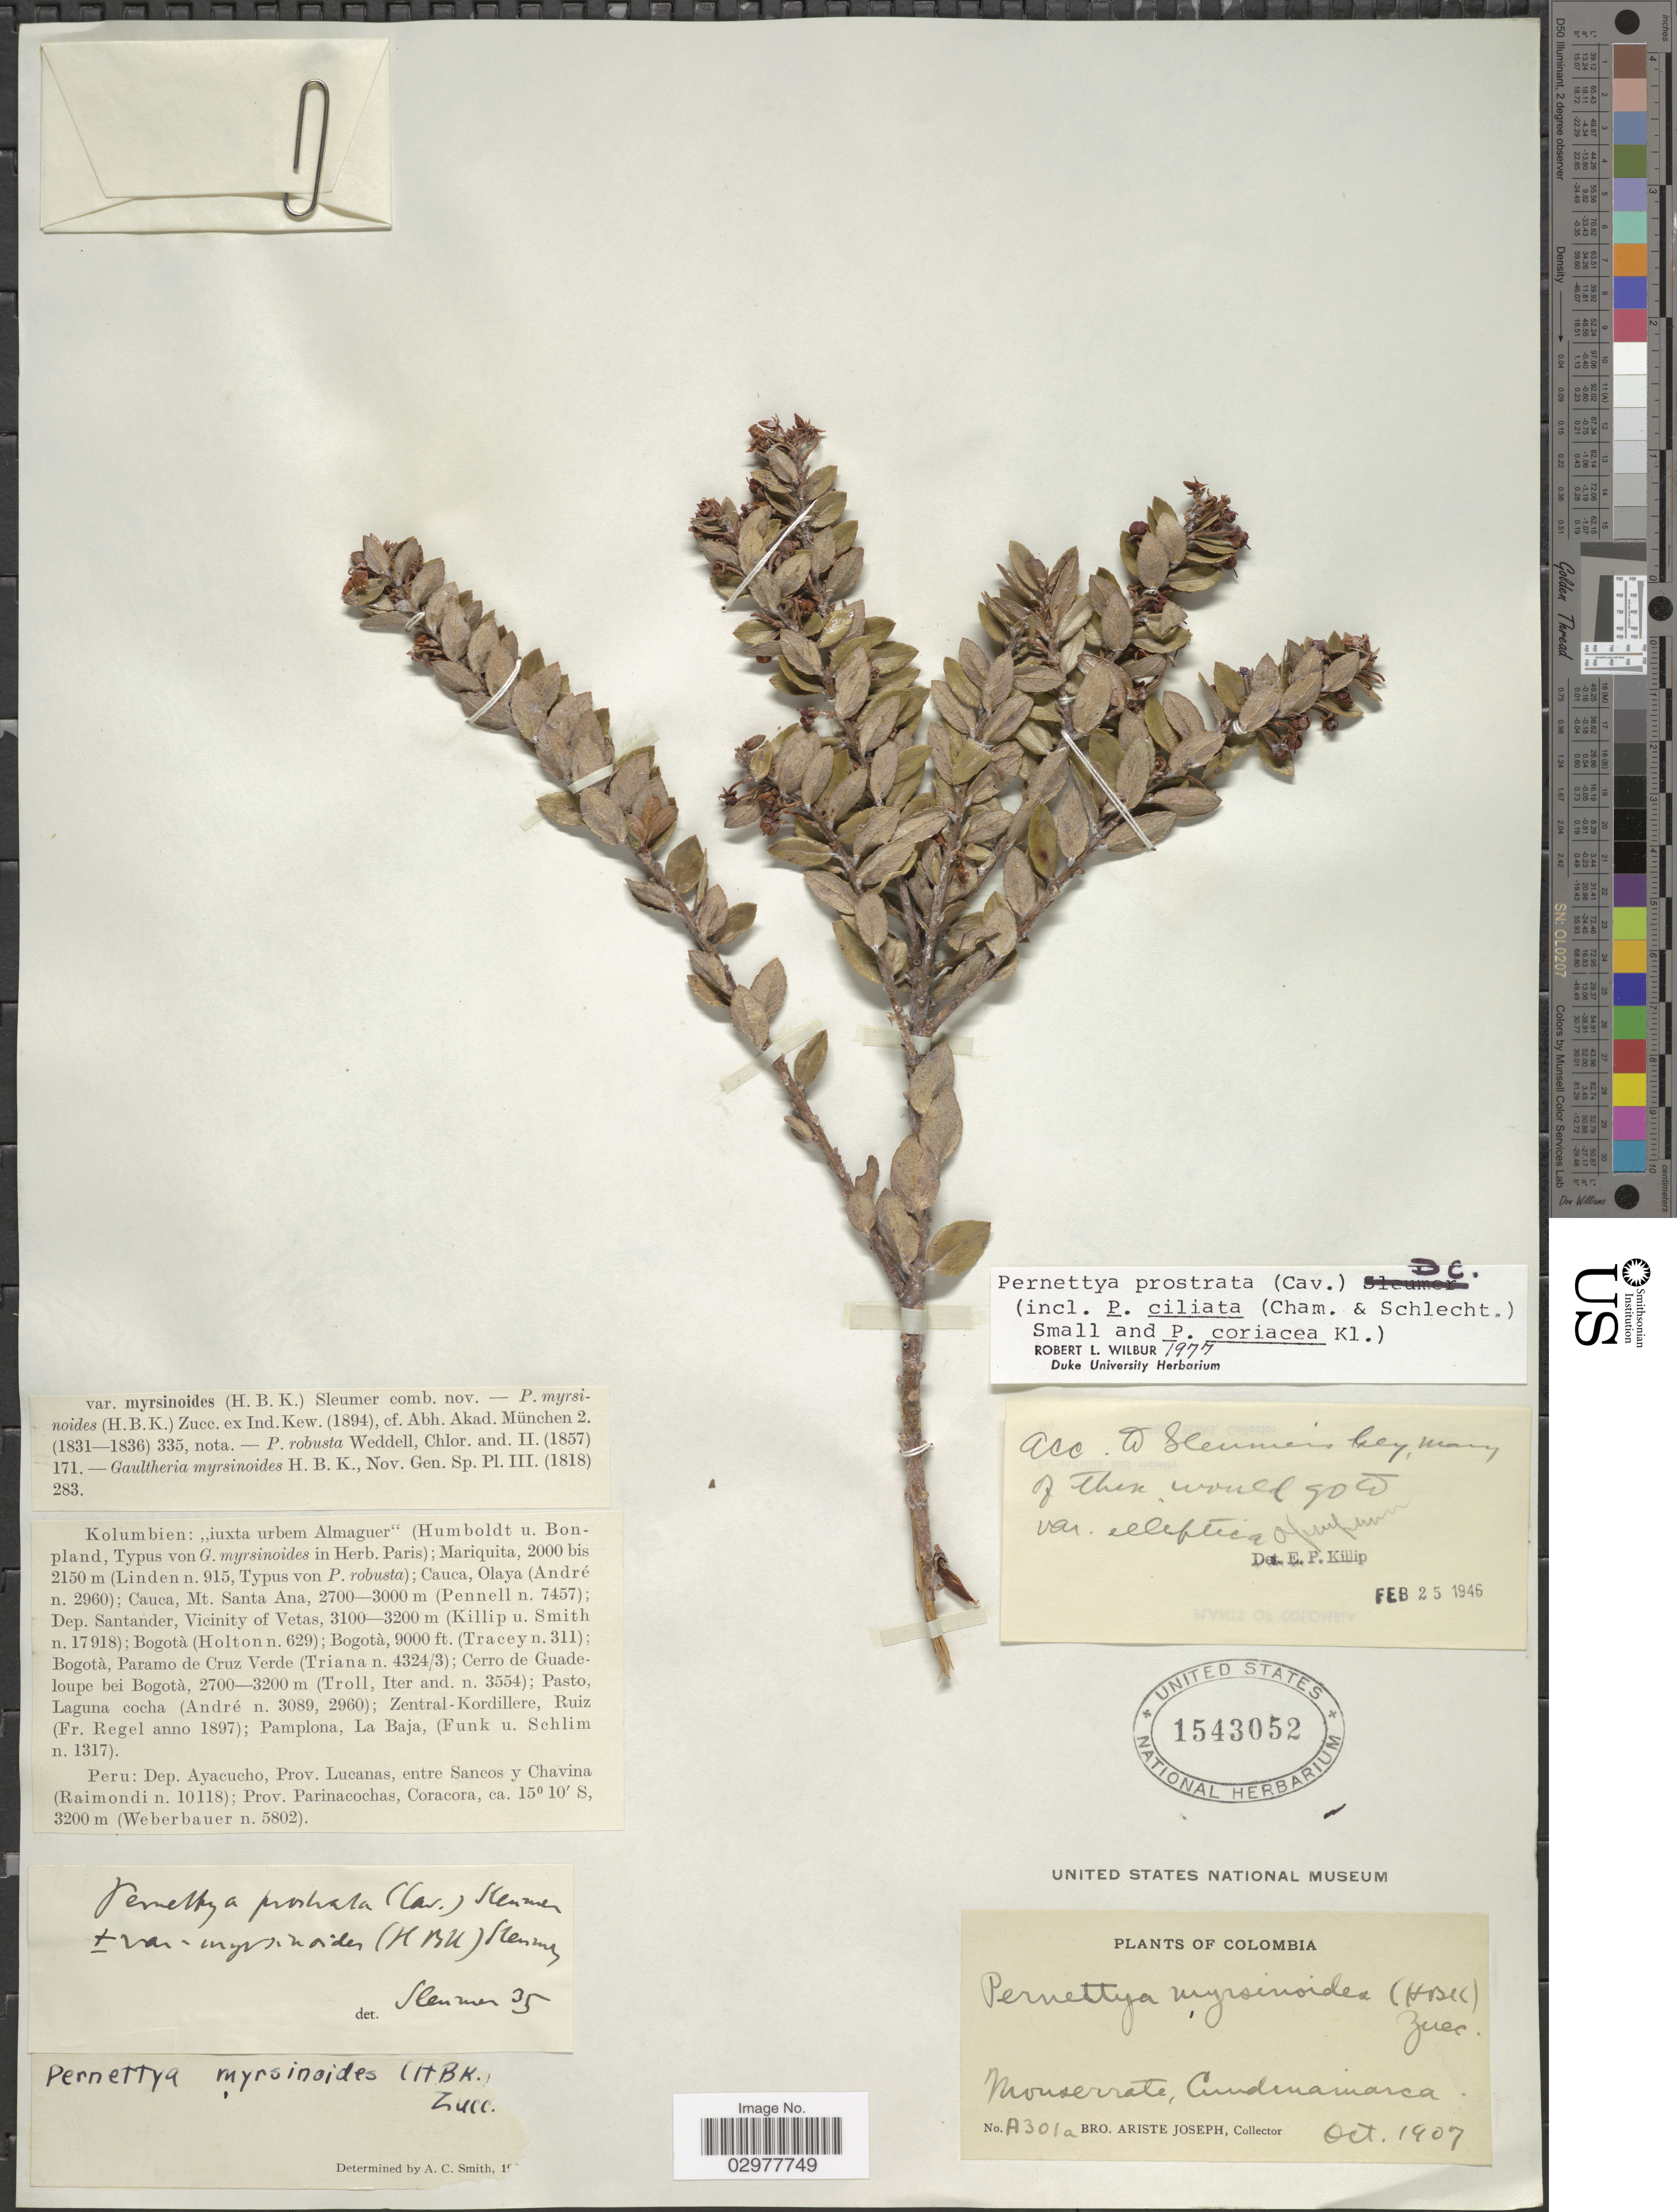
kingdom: Plantae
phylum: Tracheophyta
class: Magnoliopsida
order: Ericales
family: Ericaceae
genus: Pernettya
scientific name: Pernettya prostrata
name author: (Cav.) DC.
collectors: Bro. Ariste-Joseph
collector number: A301a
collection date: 1907-10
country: Colombia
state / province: Cundinamarca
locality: Monserrate.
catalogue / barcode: US 1543052